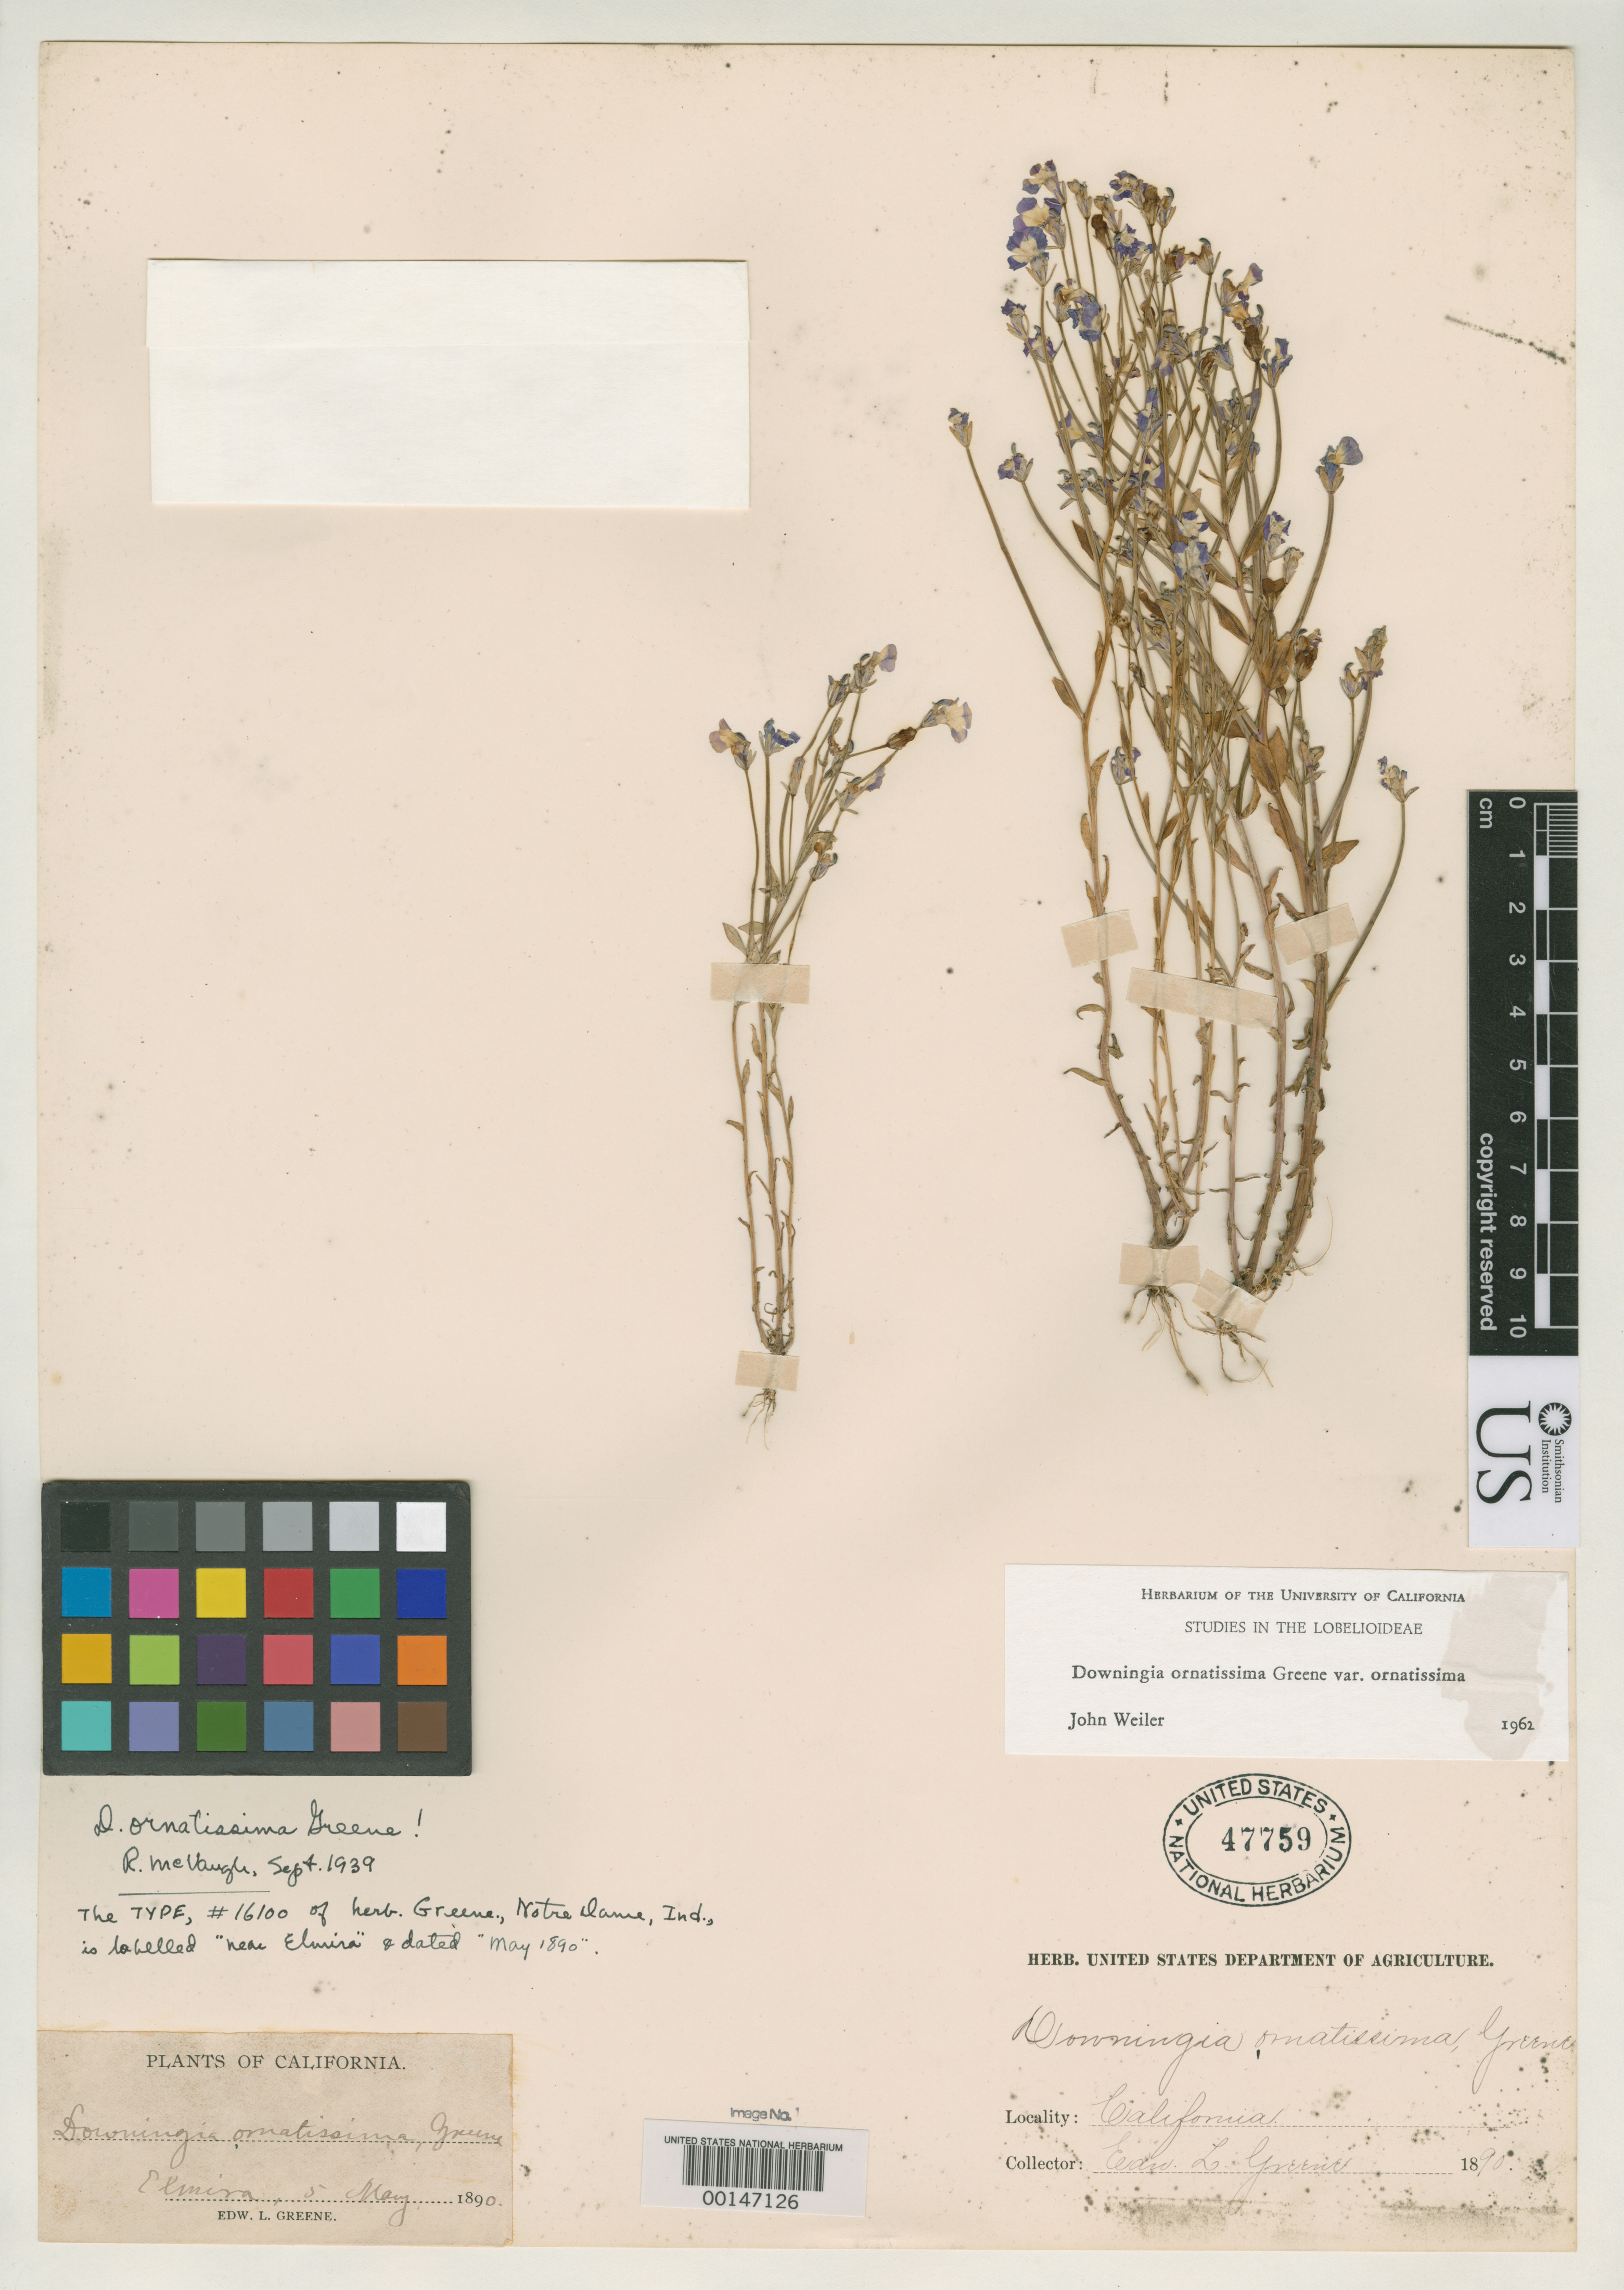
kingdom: Plantae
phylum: Tracheophyta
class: Magnoliopsida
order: Asterales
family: Campanulaceae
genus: Downingia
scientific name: Downingia ornatissima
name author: Greene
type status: Type Collection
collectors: E. L. Greene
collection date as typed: May 1890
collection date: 1890-05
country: United States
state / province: California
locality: Elmira.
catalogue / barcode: US 47759